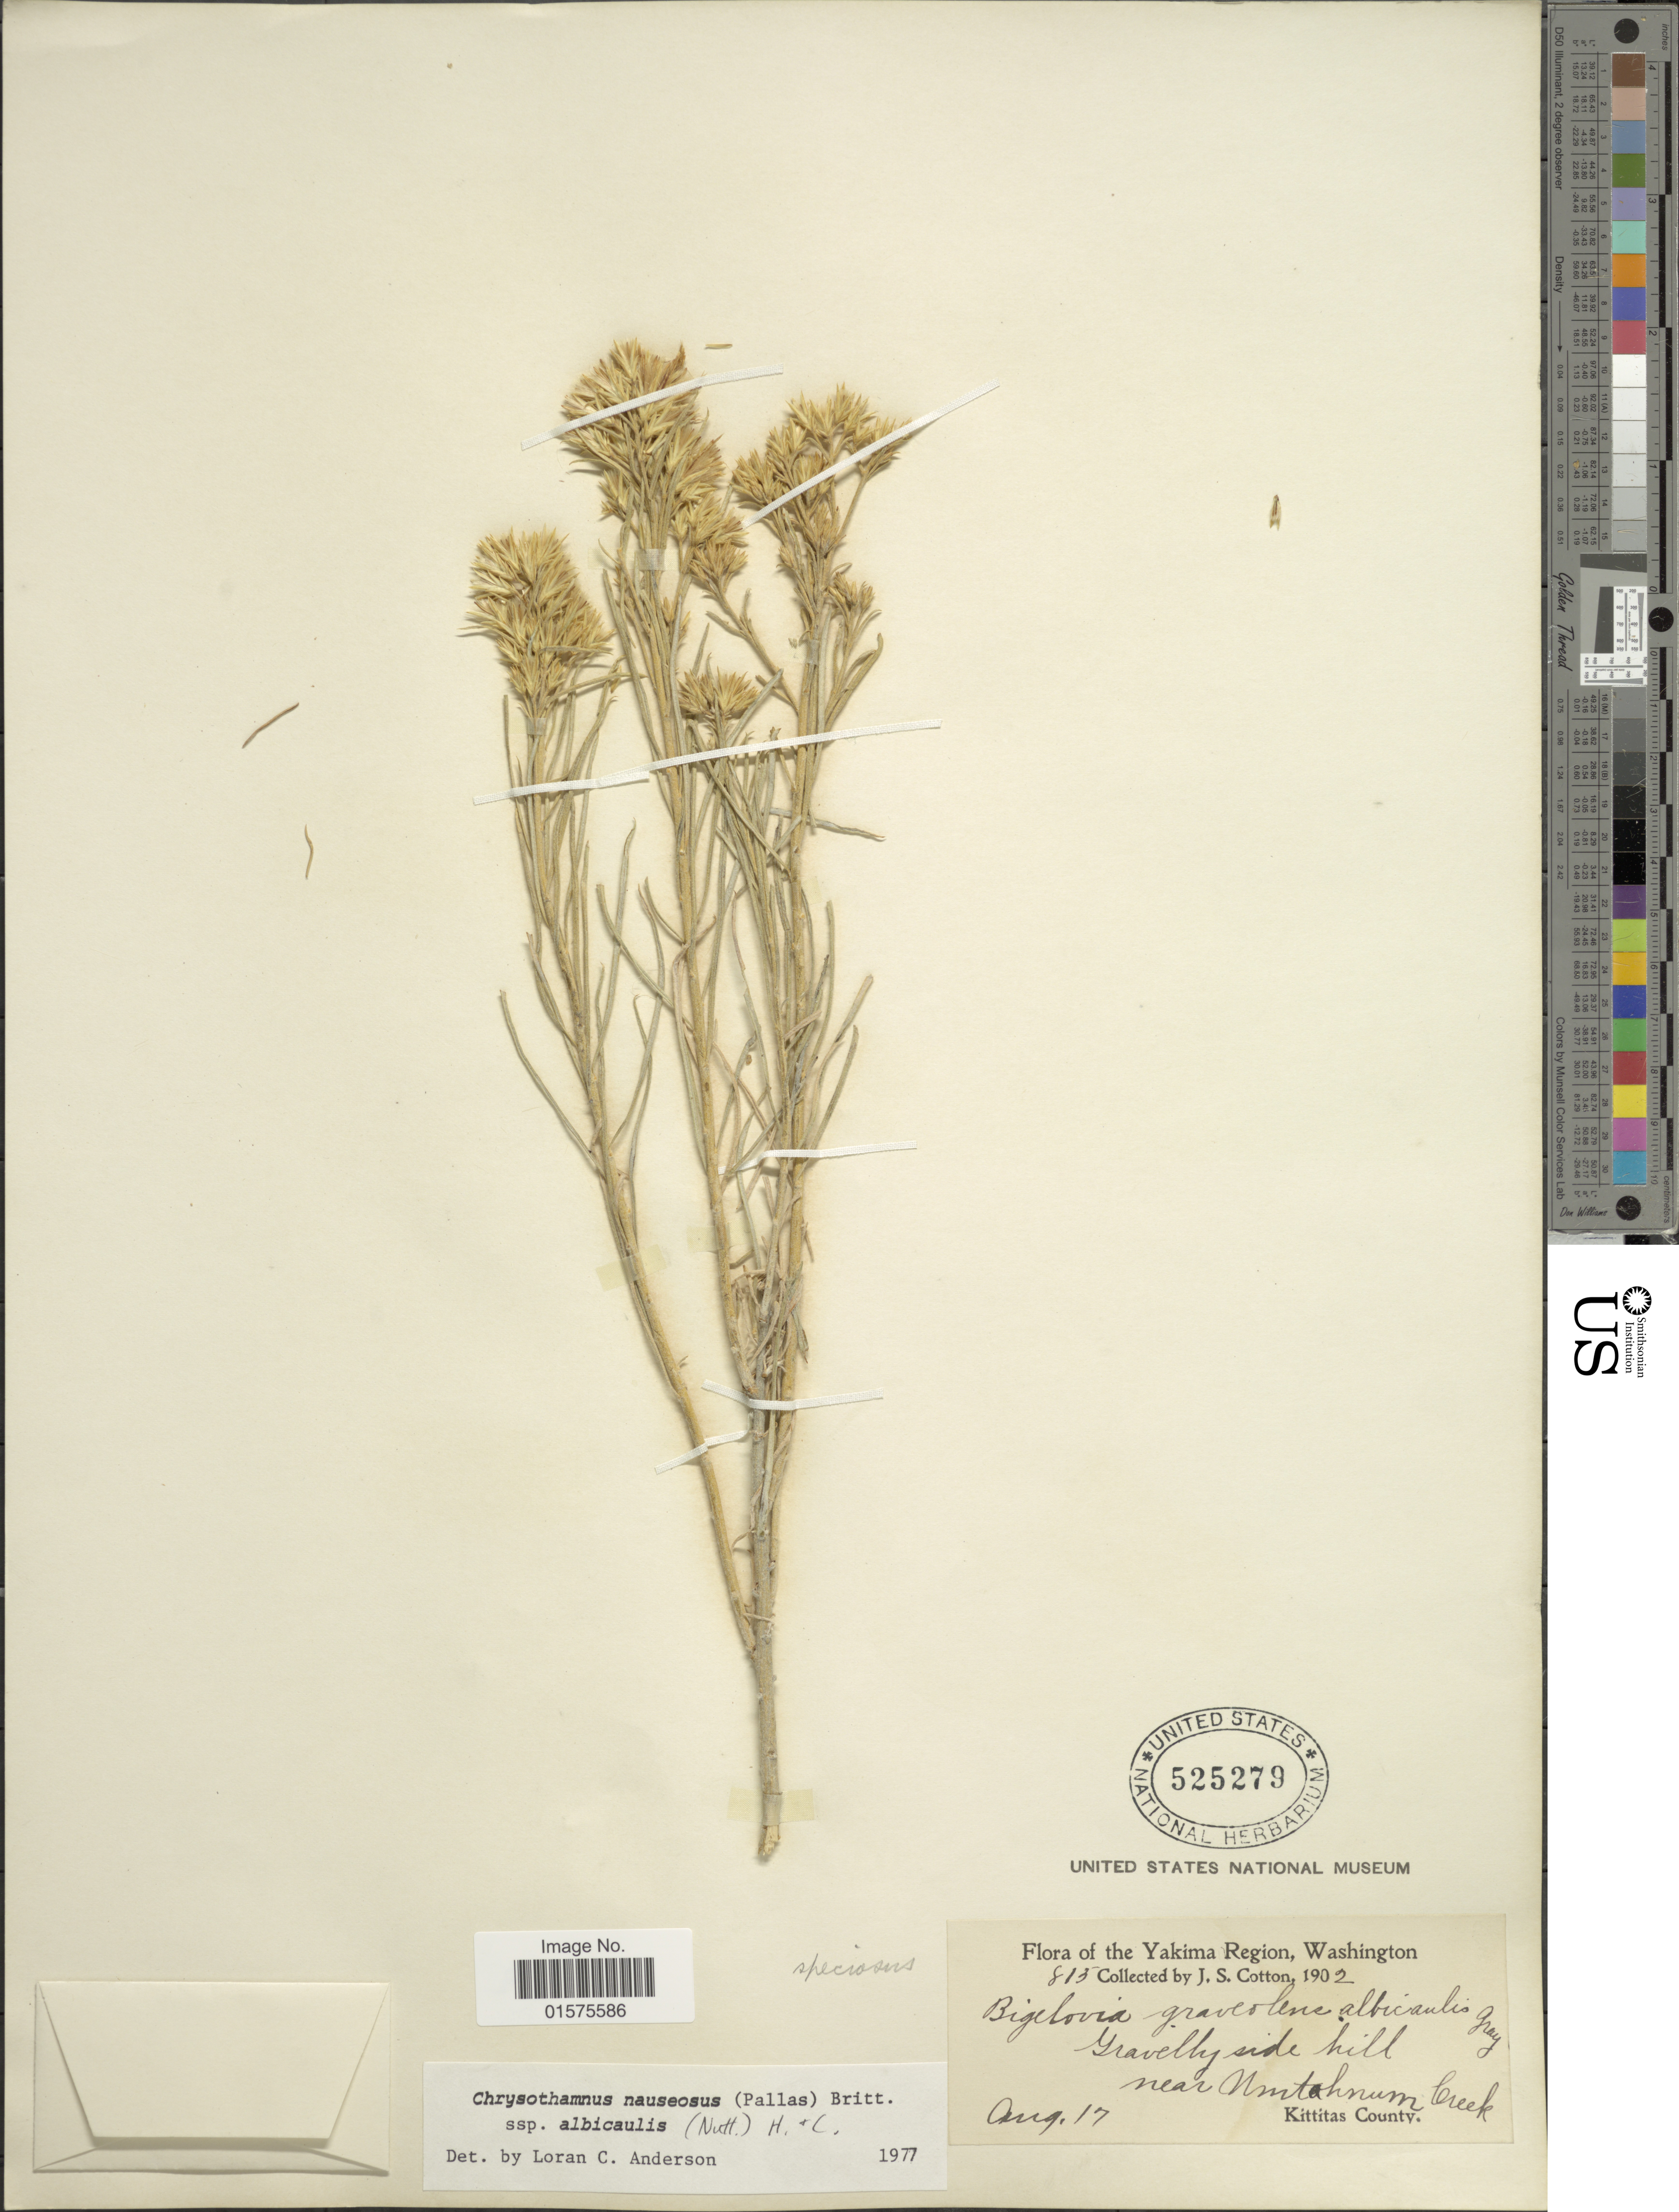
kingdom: Plantae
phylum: Tracheophyta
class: Magnoliopsida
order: Asterales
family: Asteraceae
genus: Ericameria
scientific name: Ericameria nauseosa var. speciosa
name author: (Nutt.) G.L. Nesom & G.I. Baird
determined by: Urbatsch, Lowell E., Curator (LSU), Louisiana State University (UNITED STATES)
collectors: J. S. Cotton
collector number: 815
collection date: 1902-08-17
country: United States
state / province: Washington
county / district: Kittitas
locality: Near Nmtahnum Creek. Kittitas County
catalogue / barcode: US 525279